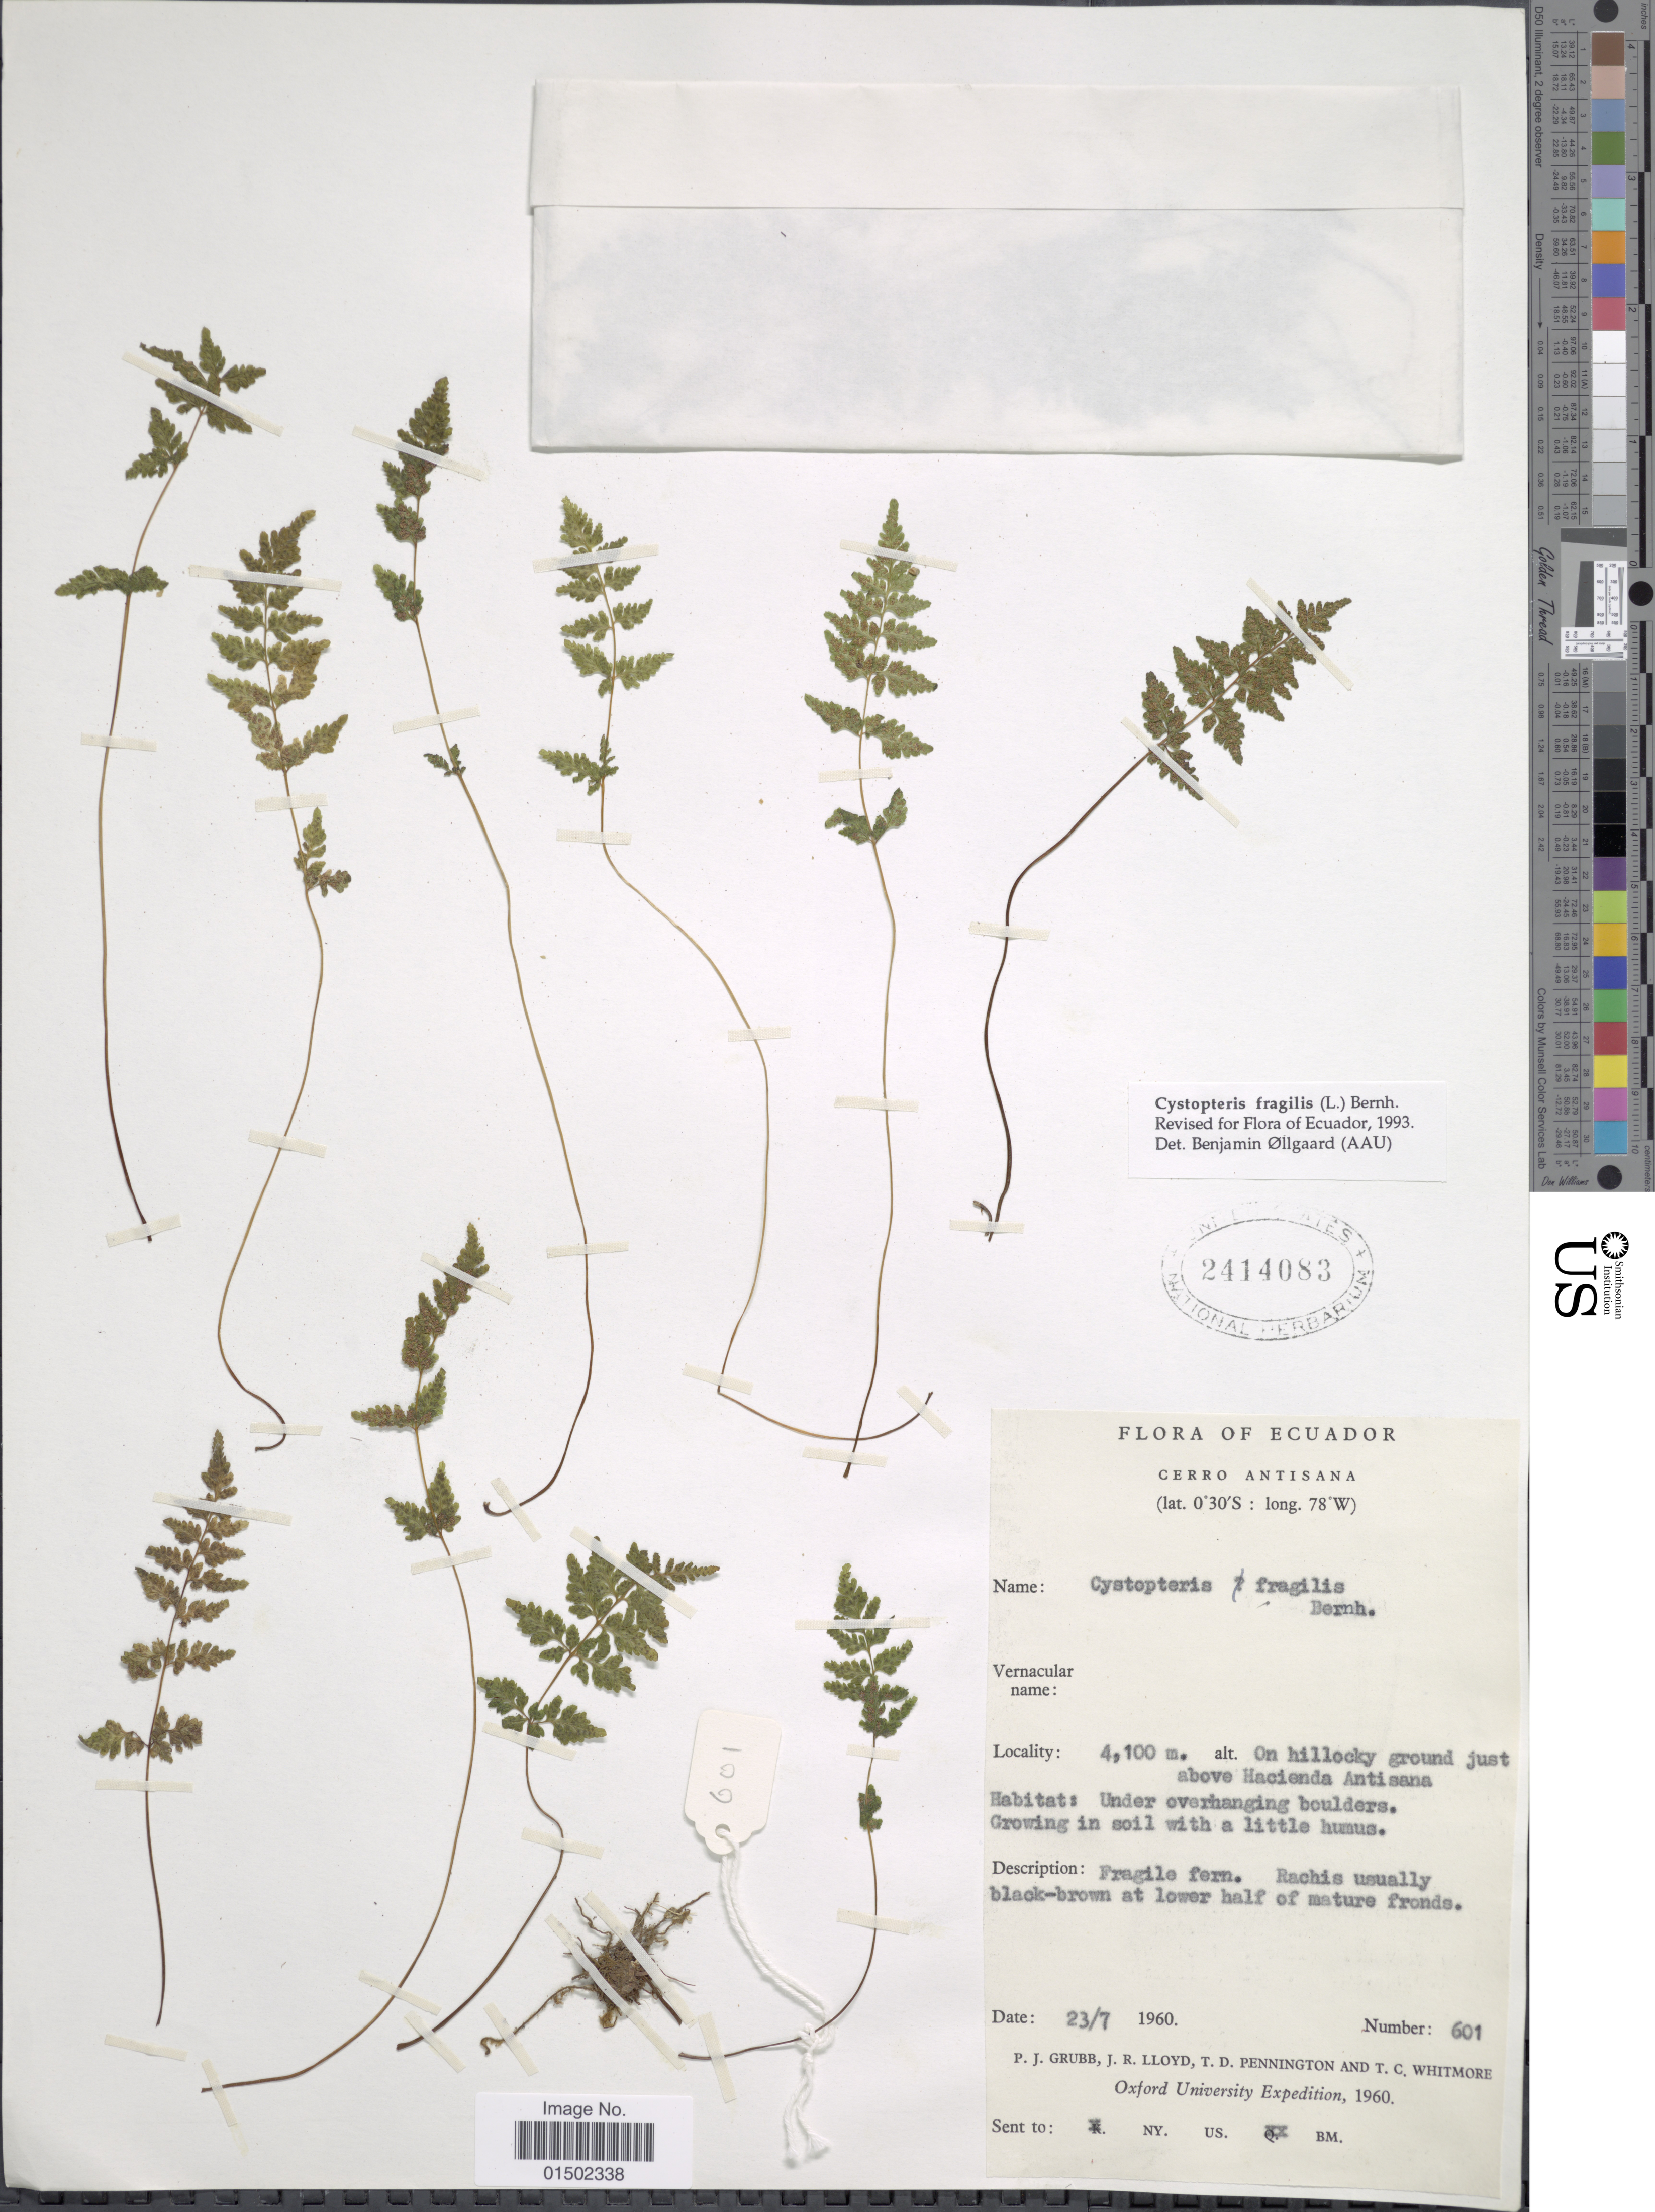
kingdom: Plantae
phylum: Tracheophyta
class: Polypodiopsida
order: Polypodiales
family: Cystopteridaceae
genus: Cystopteris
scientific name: Cystopteris fragilis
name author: (L.) Bernh.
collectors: P. J. Grubb, J. R. Lloyd, T. D. Pennington & T. C. Whitmore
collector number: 601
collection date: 1960-07-23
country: Ecuador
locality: Cerro Antisana. On hillocky ground just above Hacienda Antisana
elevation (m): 4100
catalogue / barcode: US 2414083